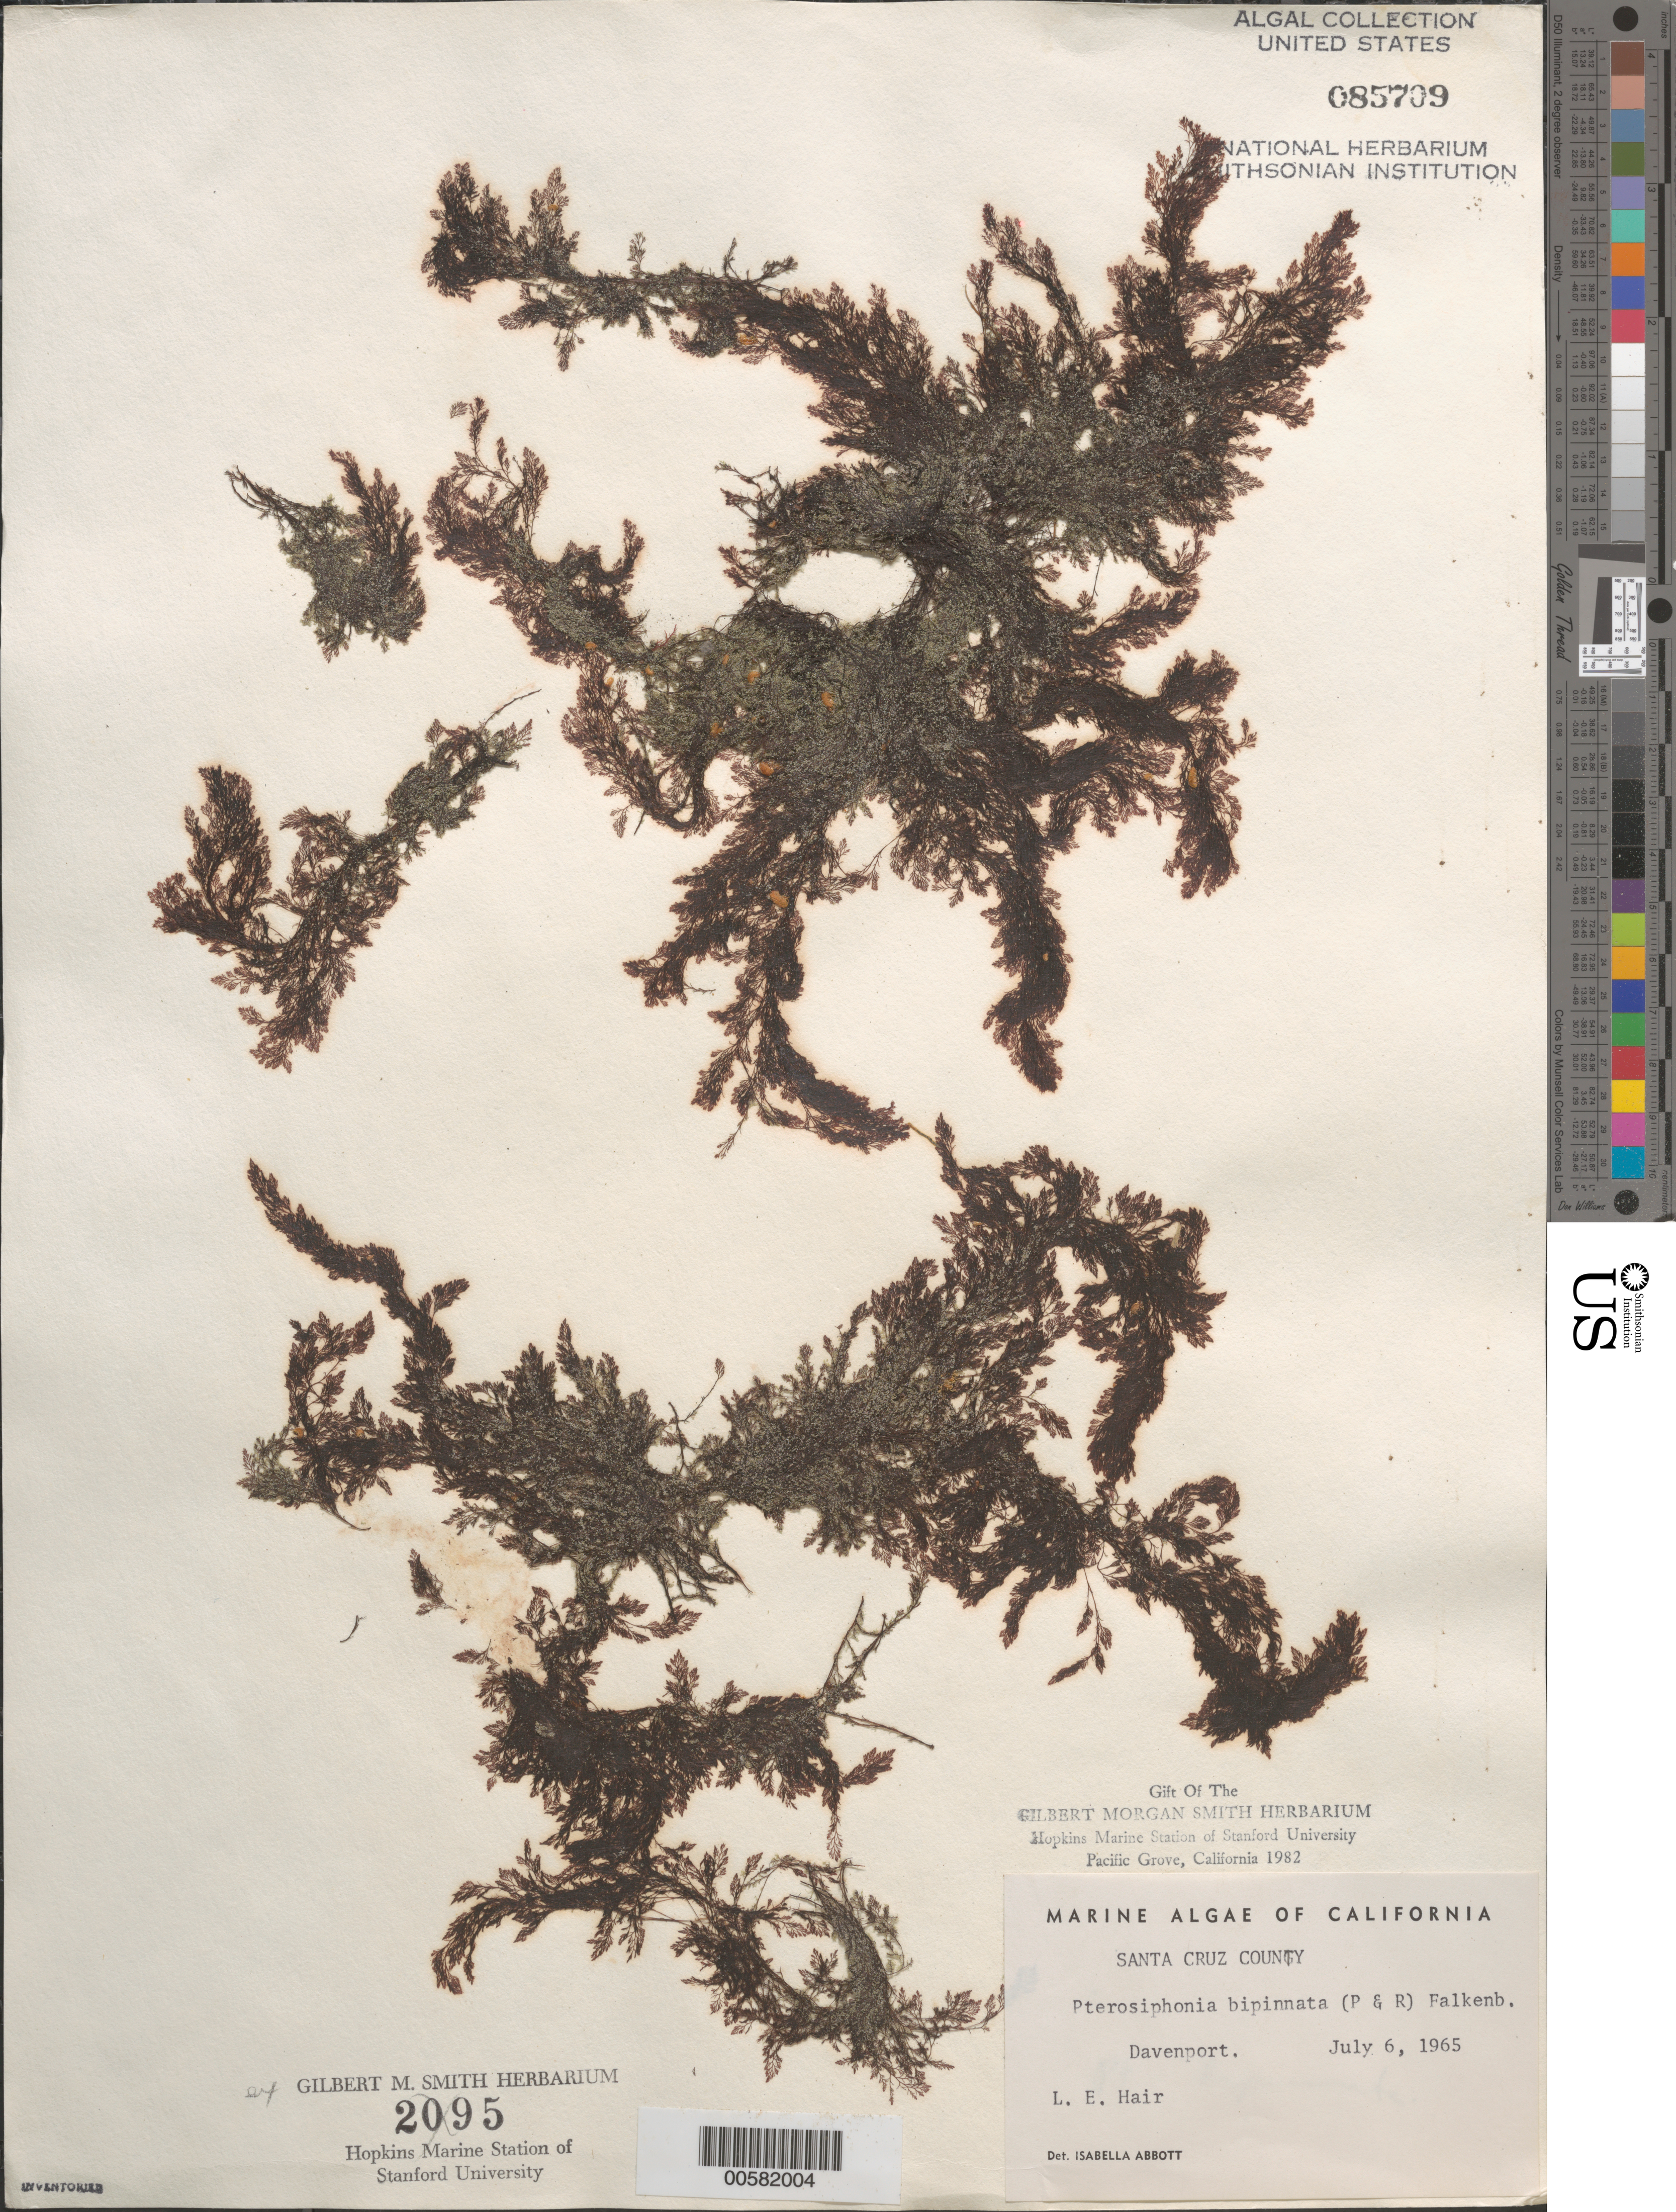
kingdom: Plantae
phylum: Rhodophyta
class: Florideophyceae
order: Ceramiales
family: Rhodomelaceae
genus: Savoiea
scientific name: Savoiea bipinnata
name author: (Postels & Rupr.) M.J. Wynne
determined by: Algae name updating Project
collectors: L. Hair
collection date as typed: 06 Jul 1965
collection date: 1965-07-06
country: United States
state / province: California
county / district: Santa Cruz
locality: Davenport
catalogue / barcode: US 85709